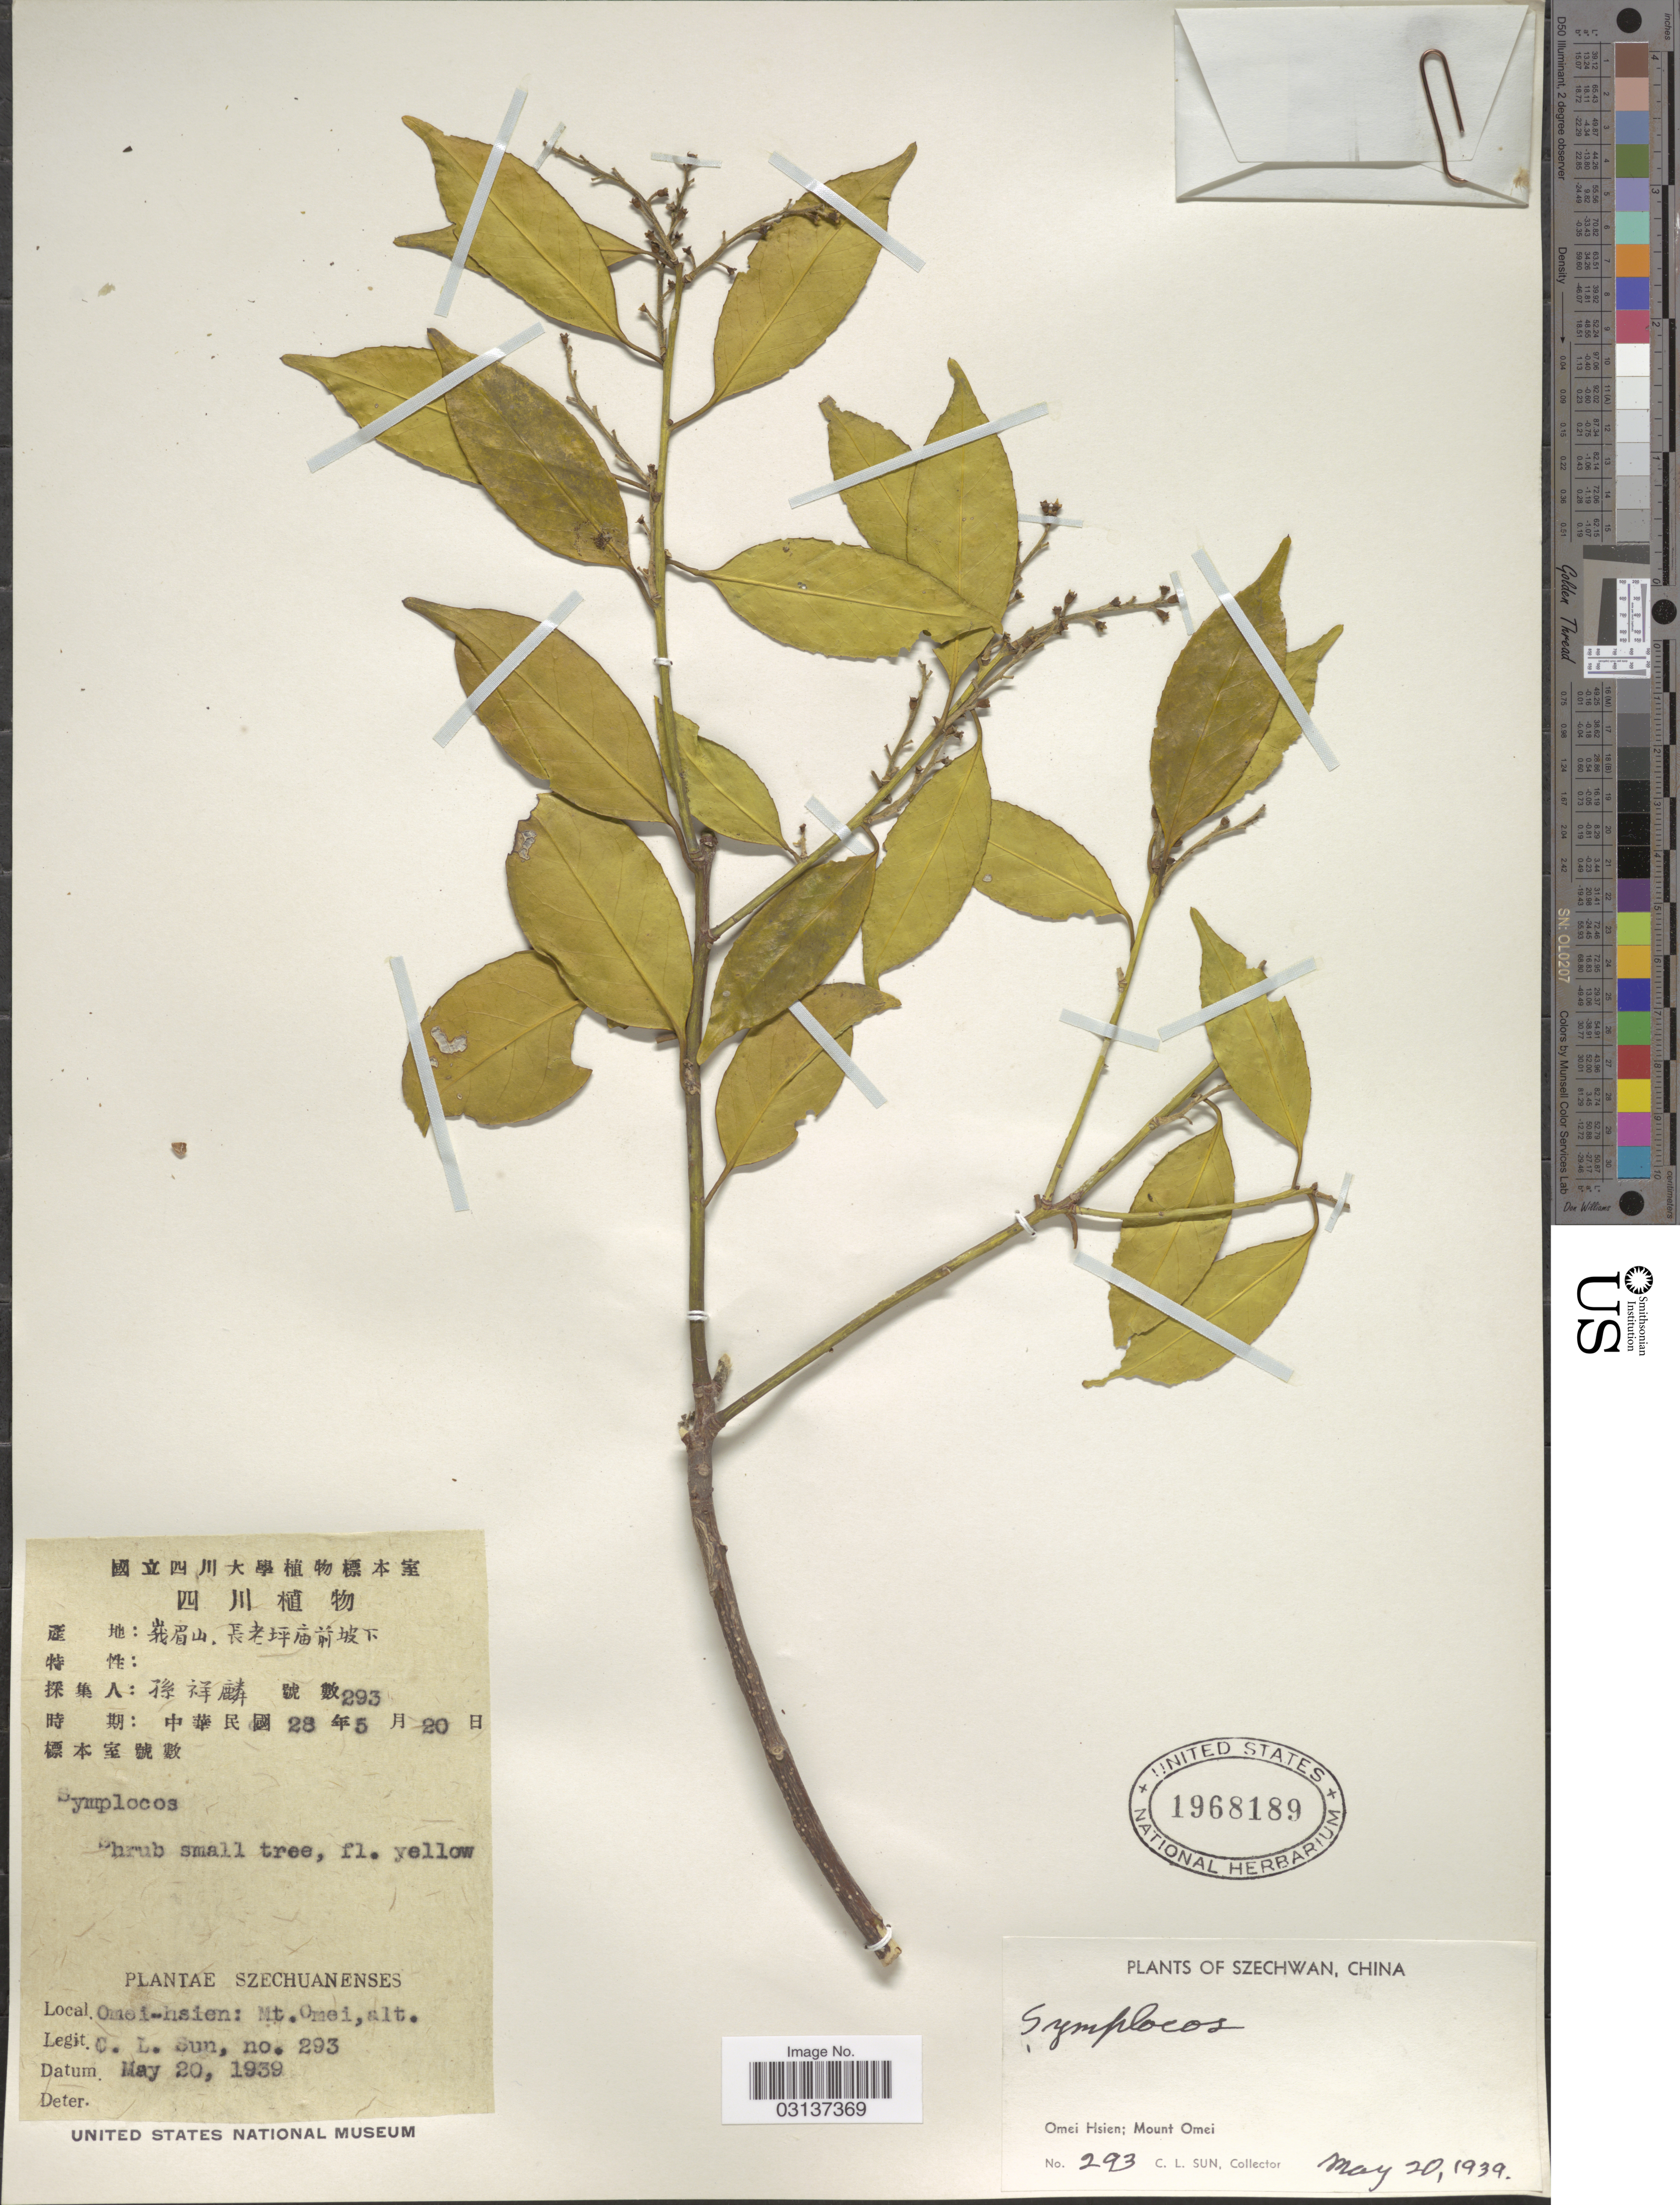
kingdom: Plantae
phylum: Tracheophyta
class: Magnoliopsida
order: Ericales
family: Symplocaceae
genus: Symplocos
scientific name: Symplocos sp.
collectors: C. Sun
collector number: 293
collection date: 1939-05-20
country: China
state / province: Sichuan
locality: Szechwan. Omei Hsien; Mount Omei.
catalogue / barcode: US 1968189